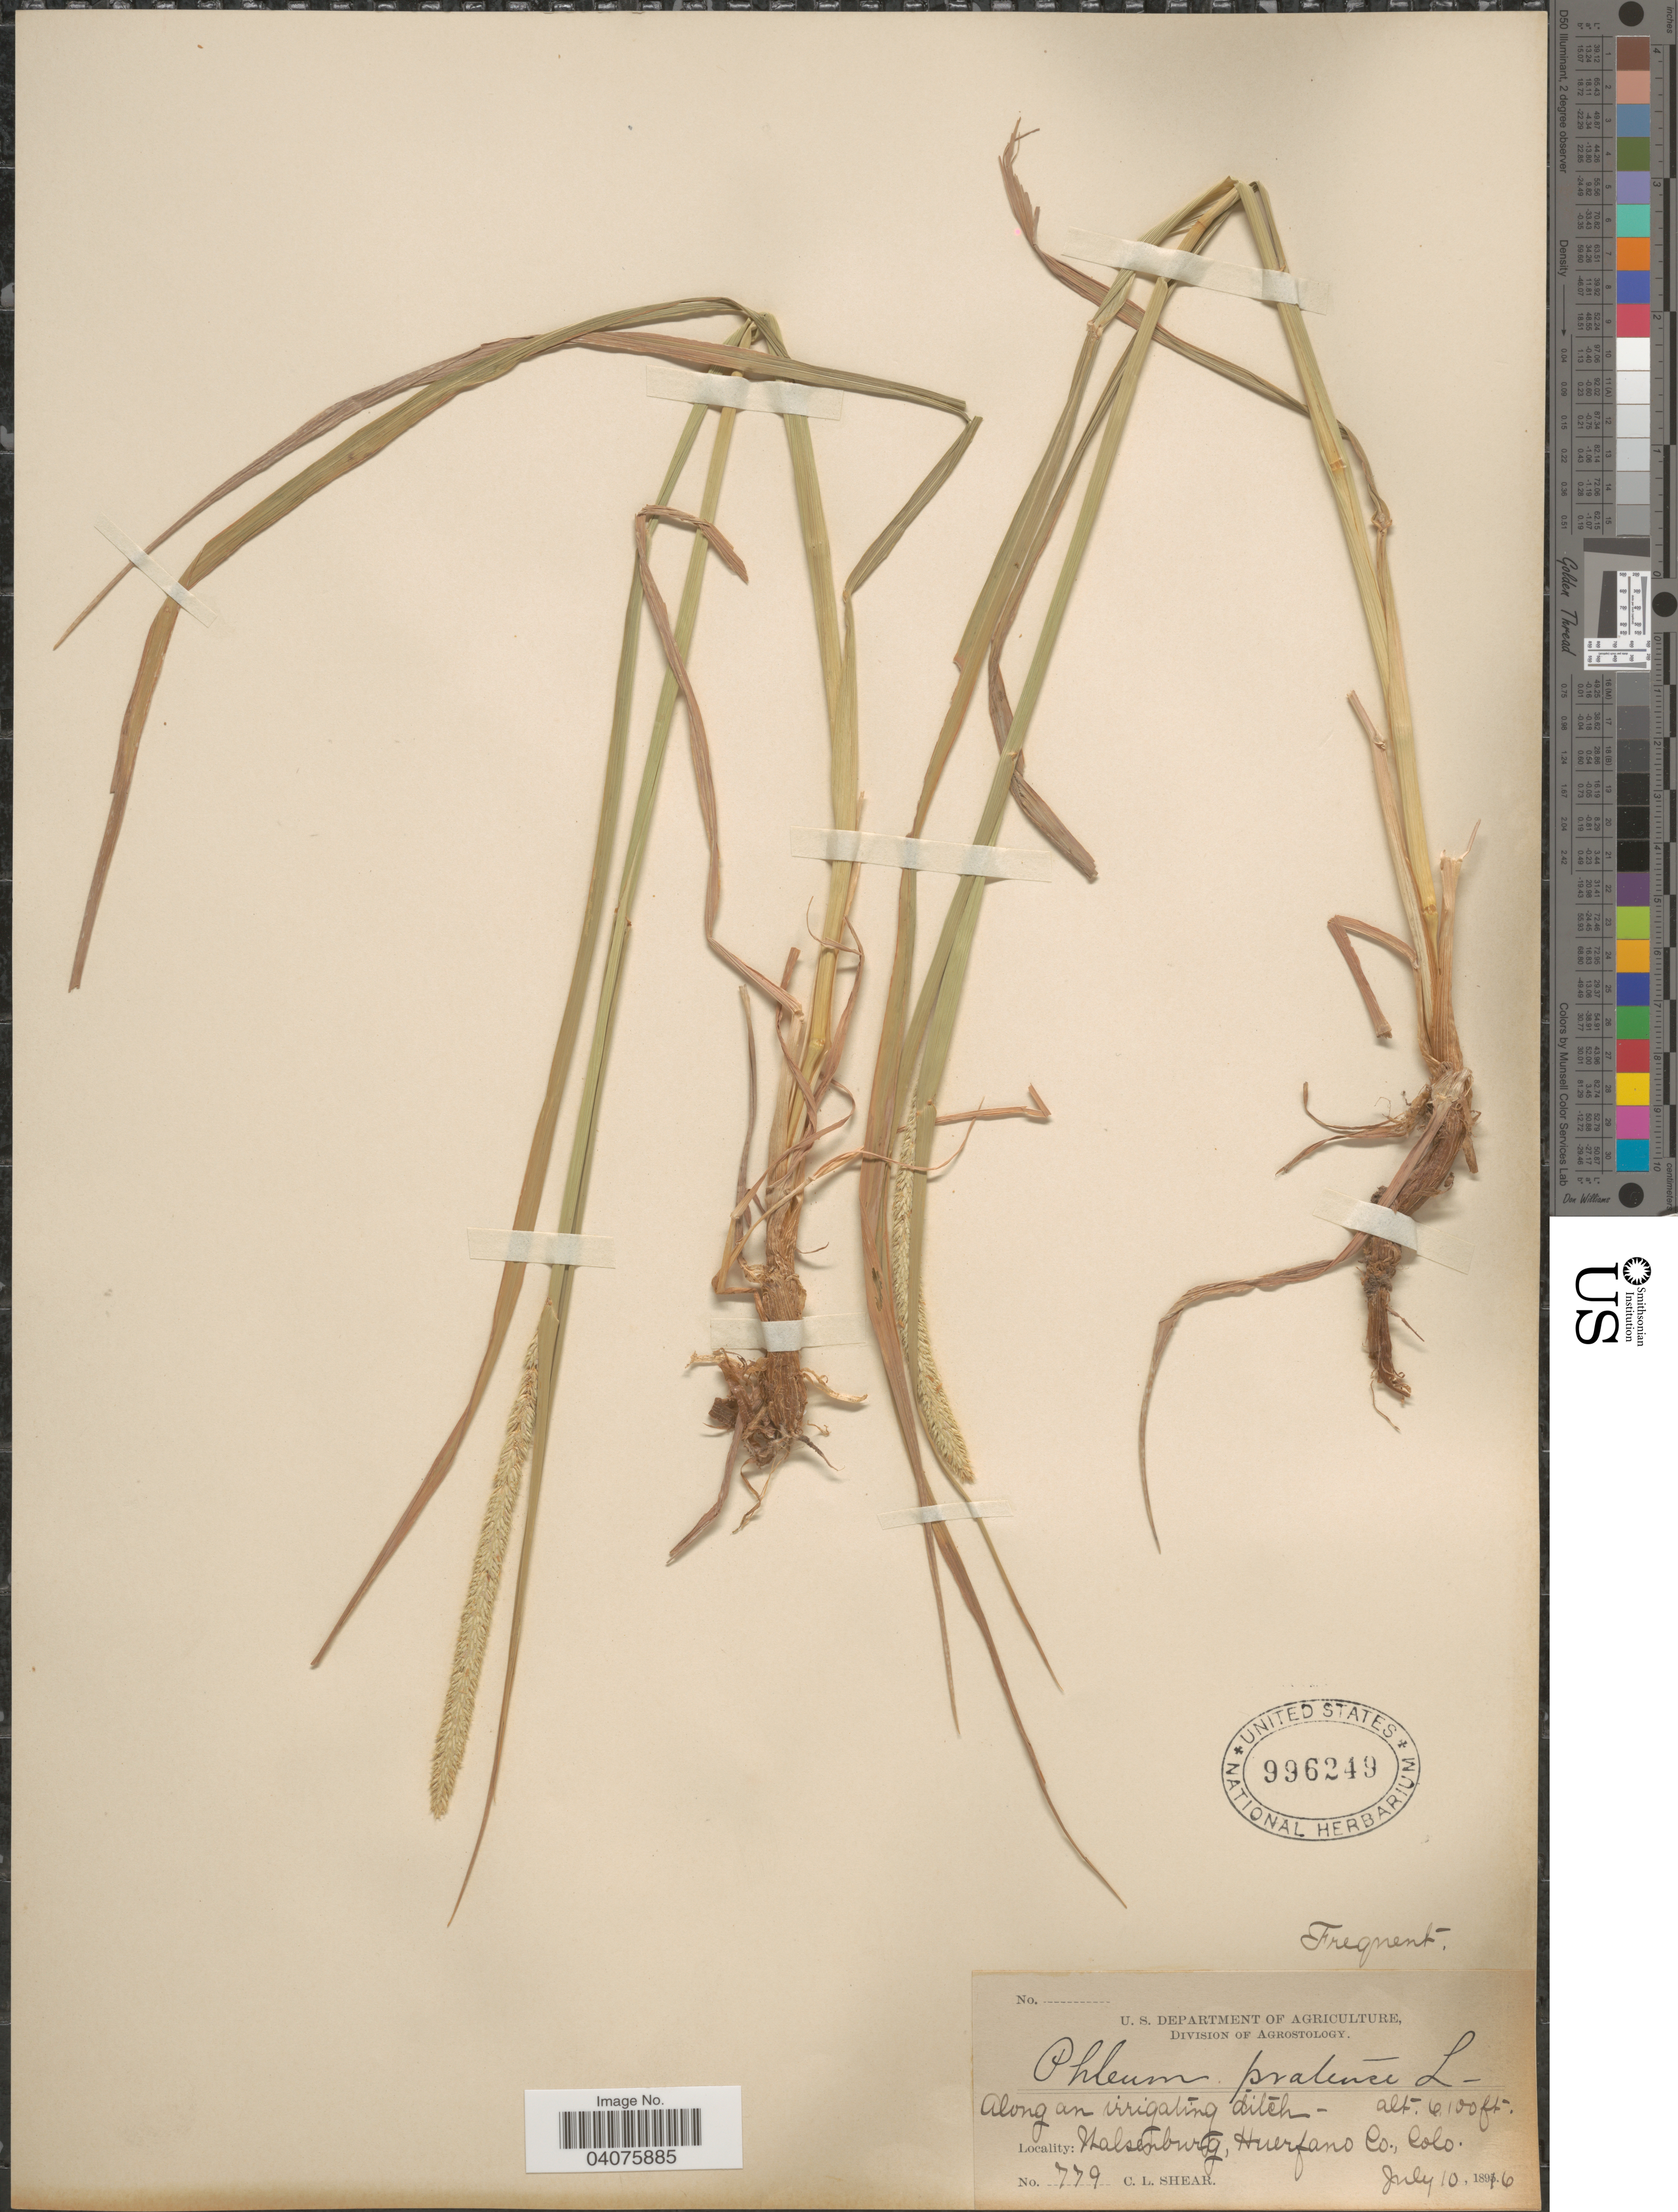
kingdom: Plantae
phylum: Tracheophyta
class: Liliopsida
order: Poales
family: Poaceae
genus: Phleum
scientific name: Phleum pratense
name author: L.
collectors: C. L. Shear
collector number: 779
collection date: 1896-07-10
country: United States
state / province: Colorado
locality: Walsenburg, Huerfano Co.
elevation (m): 1859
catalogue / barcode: US 996249